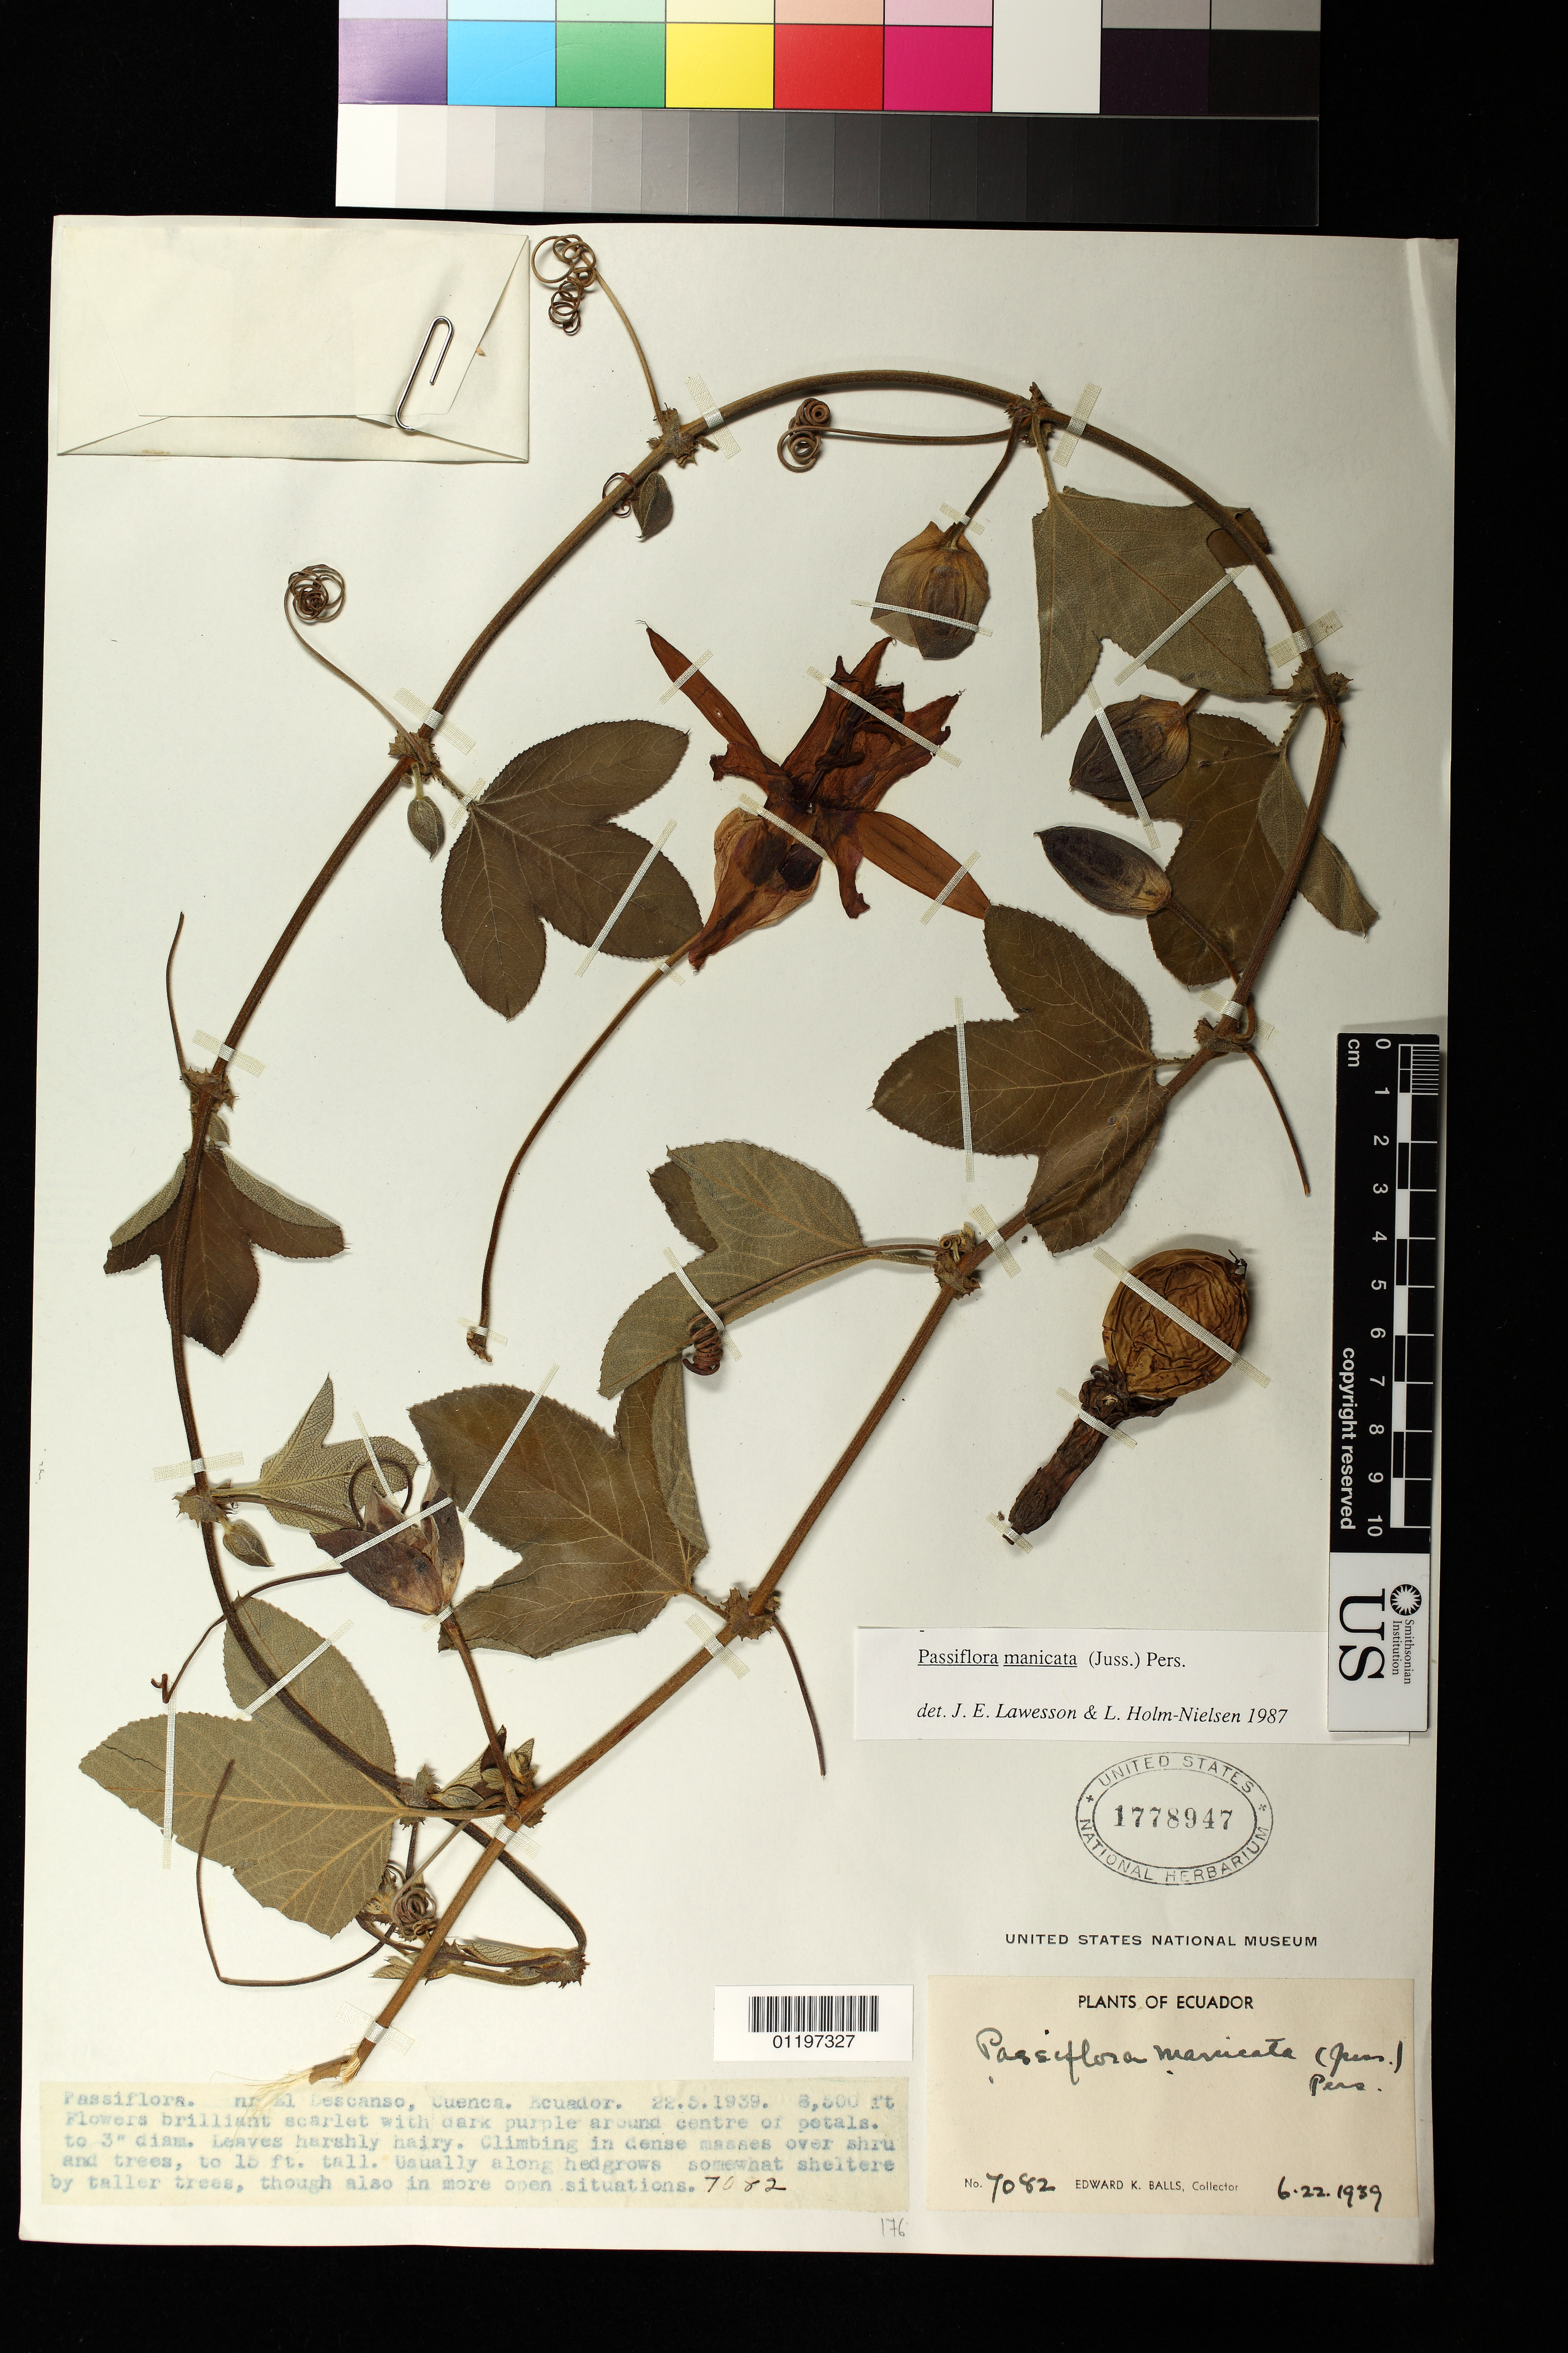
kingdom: Plantae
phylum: Tracheophyta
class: Magnoliopsida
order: Malpighiales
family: Passifloraceae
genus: Passiflora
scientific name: Passiflora manicata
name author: (Juss.) Pers.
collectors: E. K. Balls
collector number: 7082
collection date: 1939-06-22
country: Ecuador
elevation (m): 2621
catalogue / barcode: US 1778947